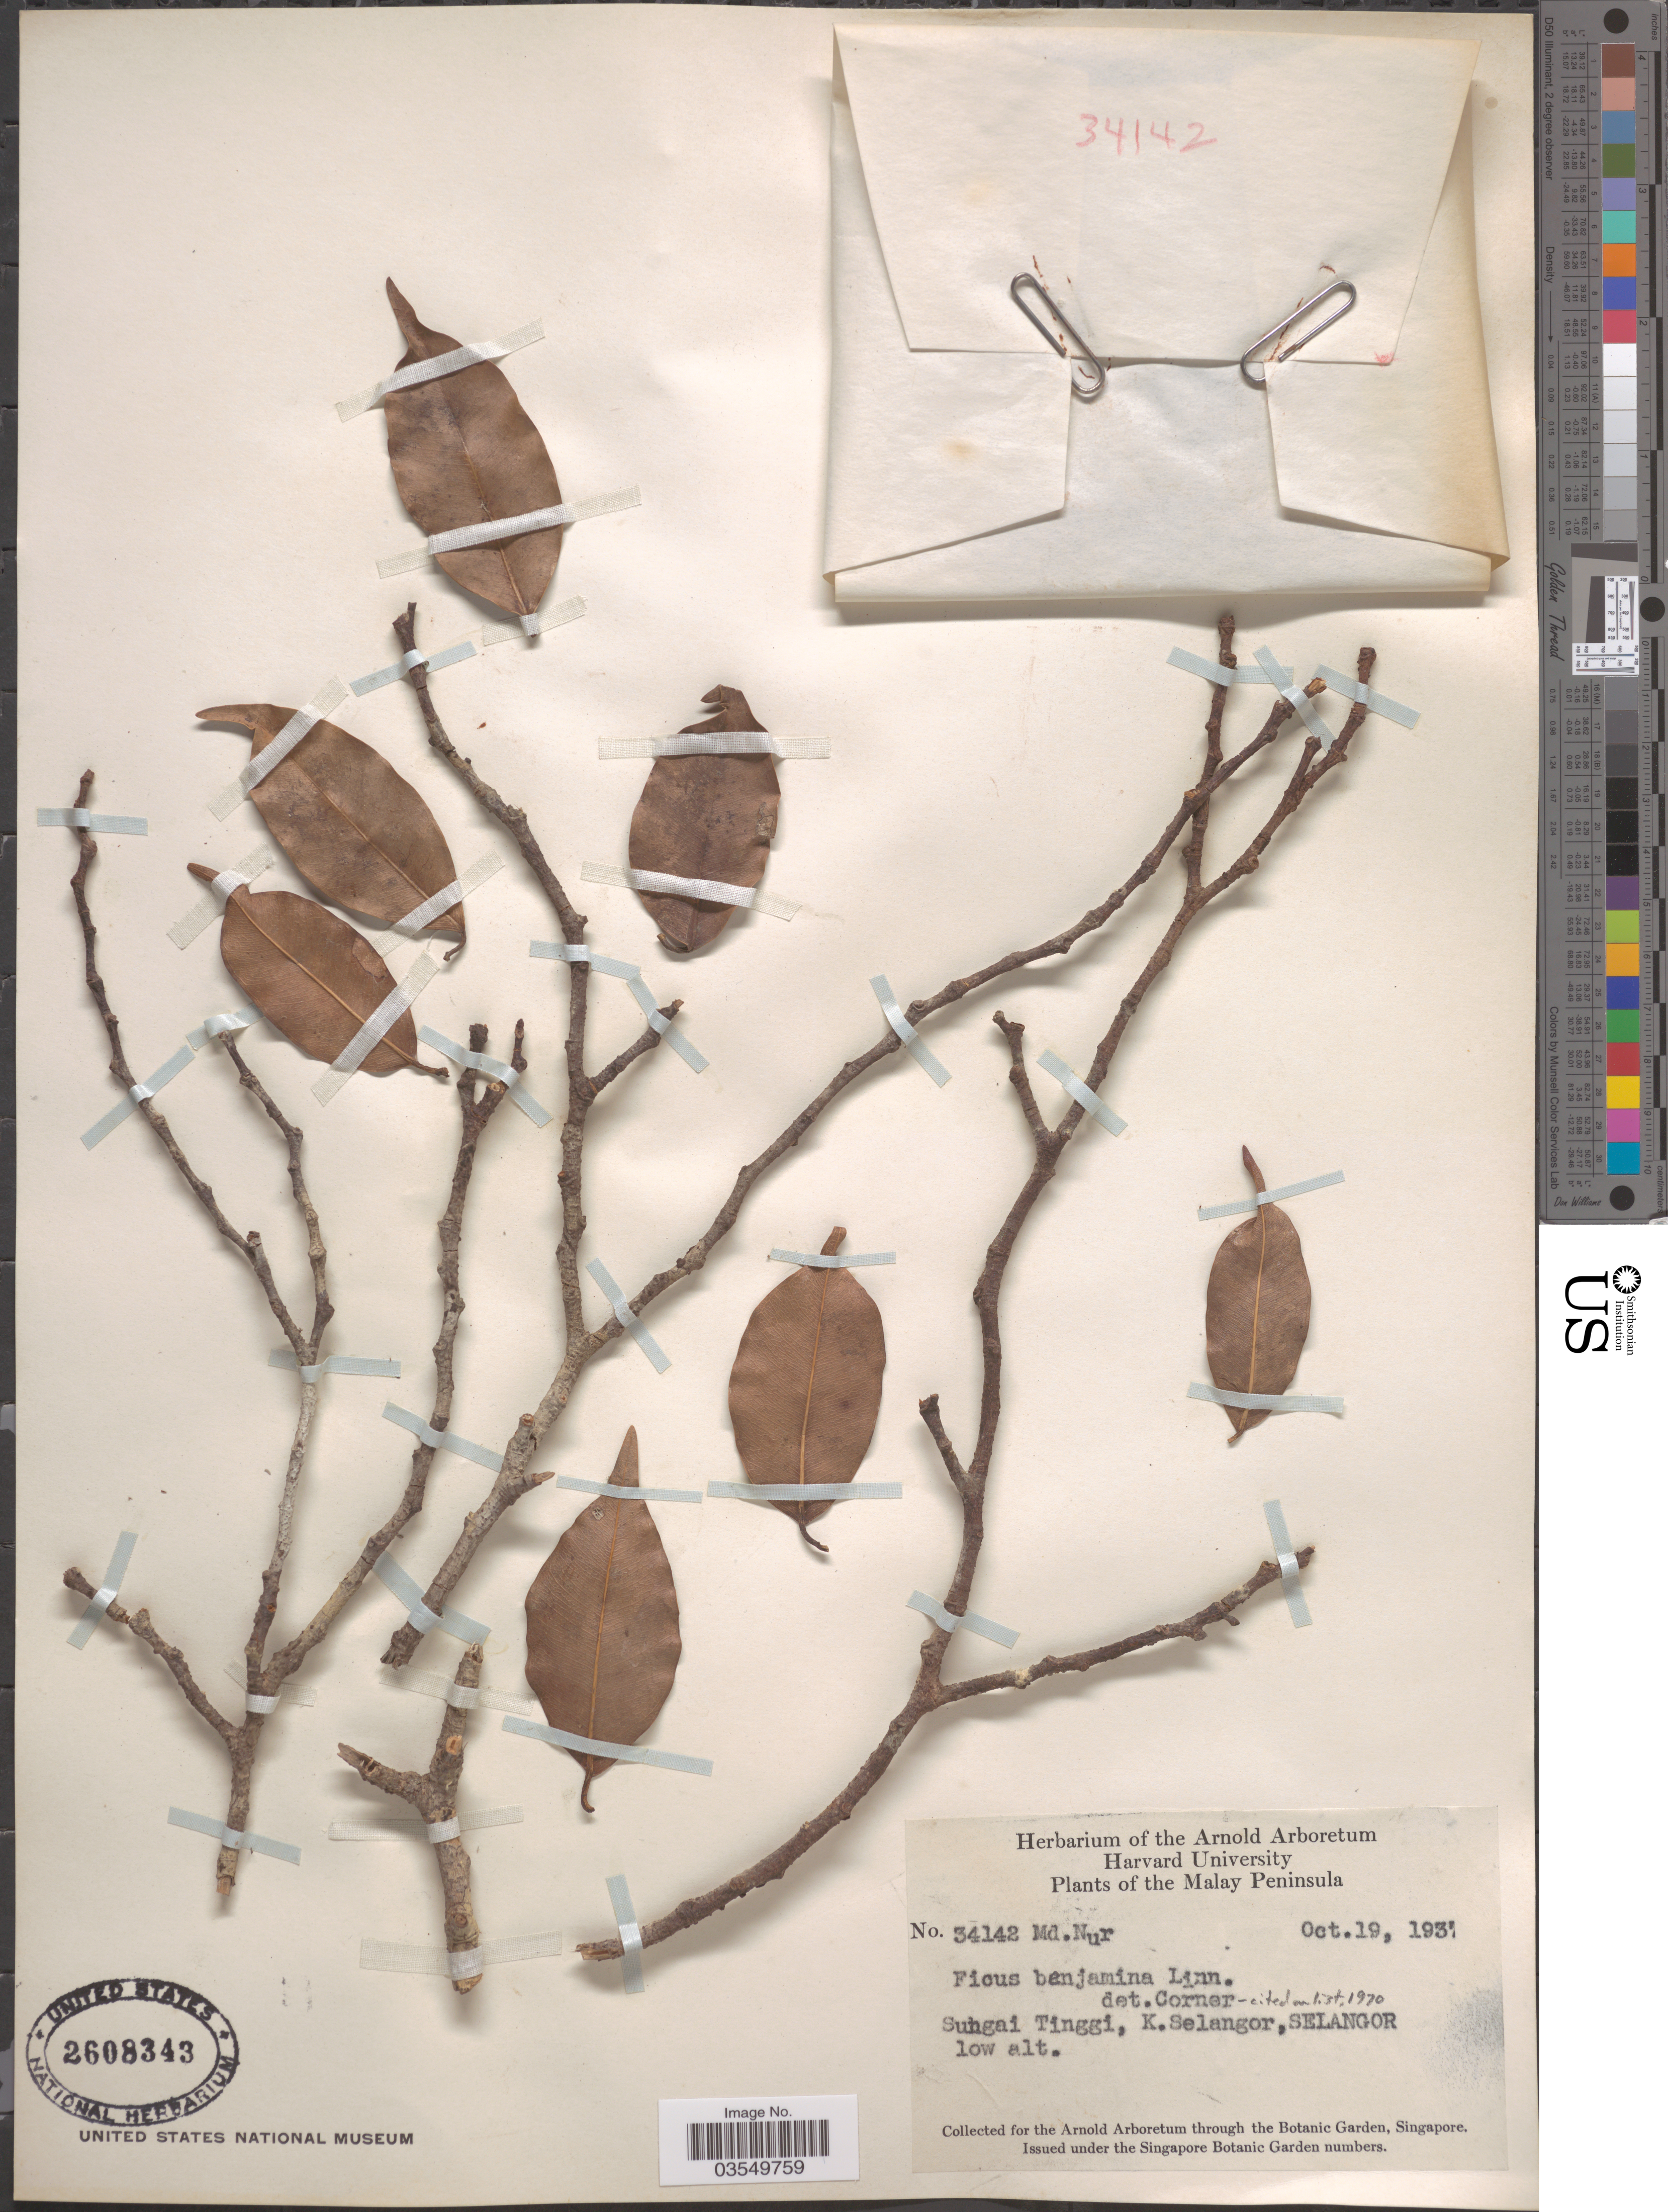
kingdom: Plantae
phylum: Tracheophyta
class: Magnoliopsida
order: Rosales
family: Moraceae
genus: Ficus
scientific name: Ficus benjamina var. benjamina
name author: L.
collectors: M. Nur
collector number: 34142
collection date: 1937-10-19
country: Malaysia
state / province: Selangor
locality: The Malay Peninsula. Sungai Tinggi, K.Selangor, Selangor.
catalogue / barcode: US 2608343